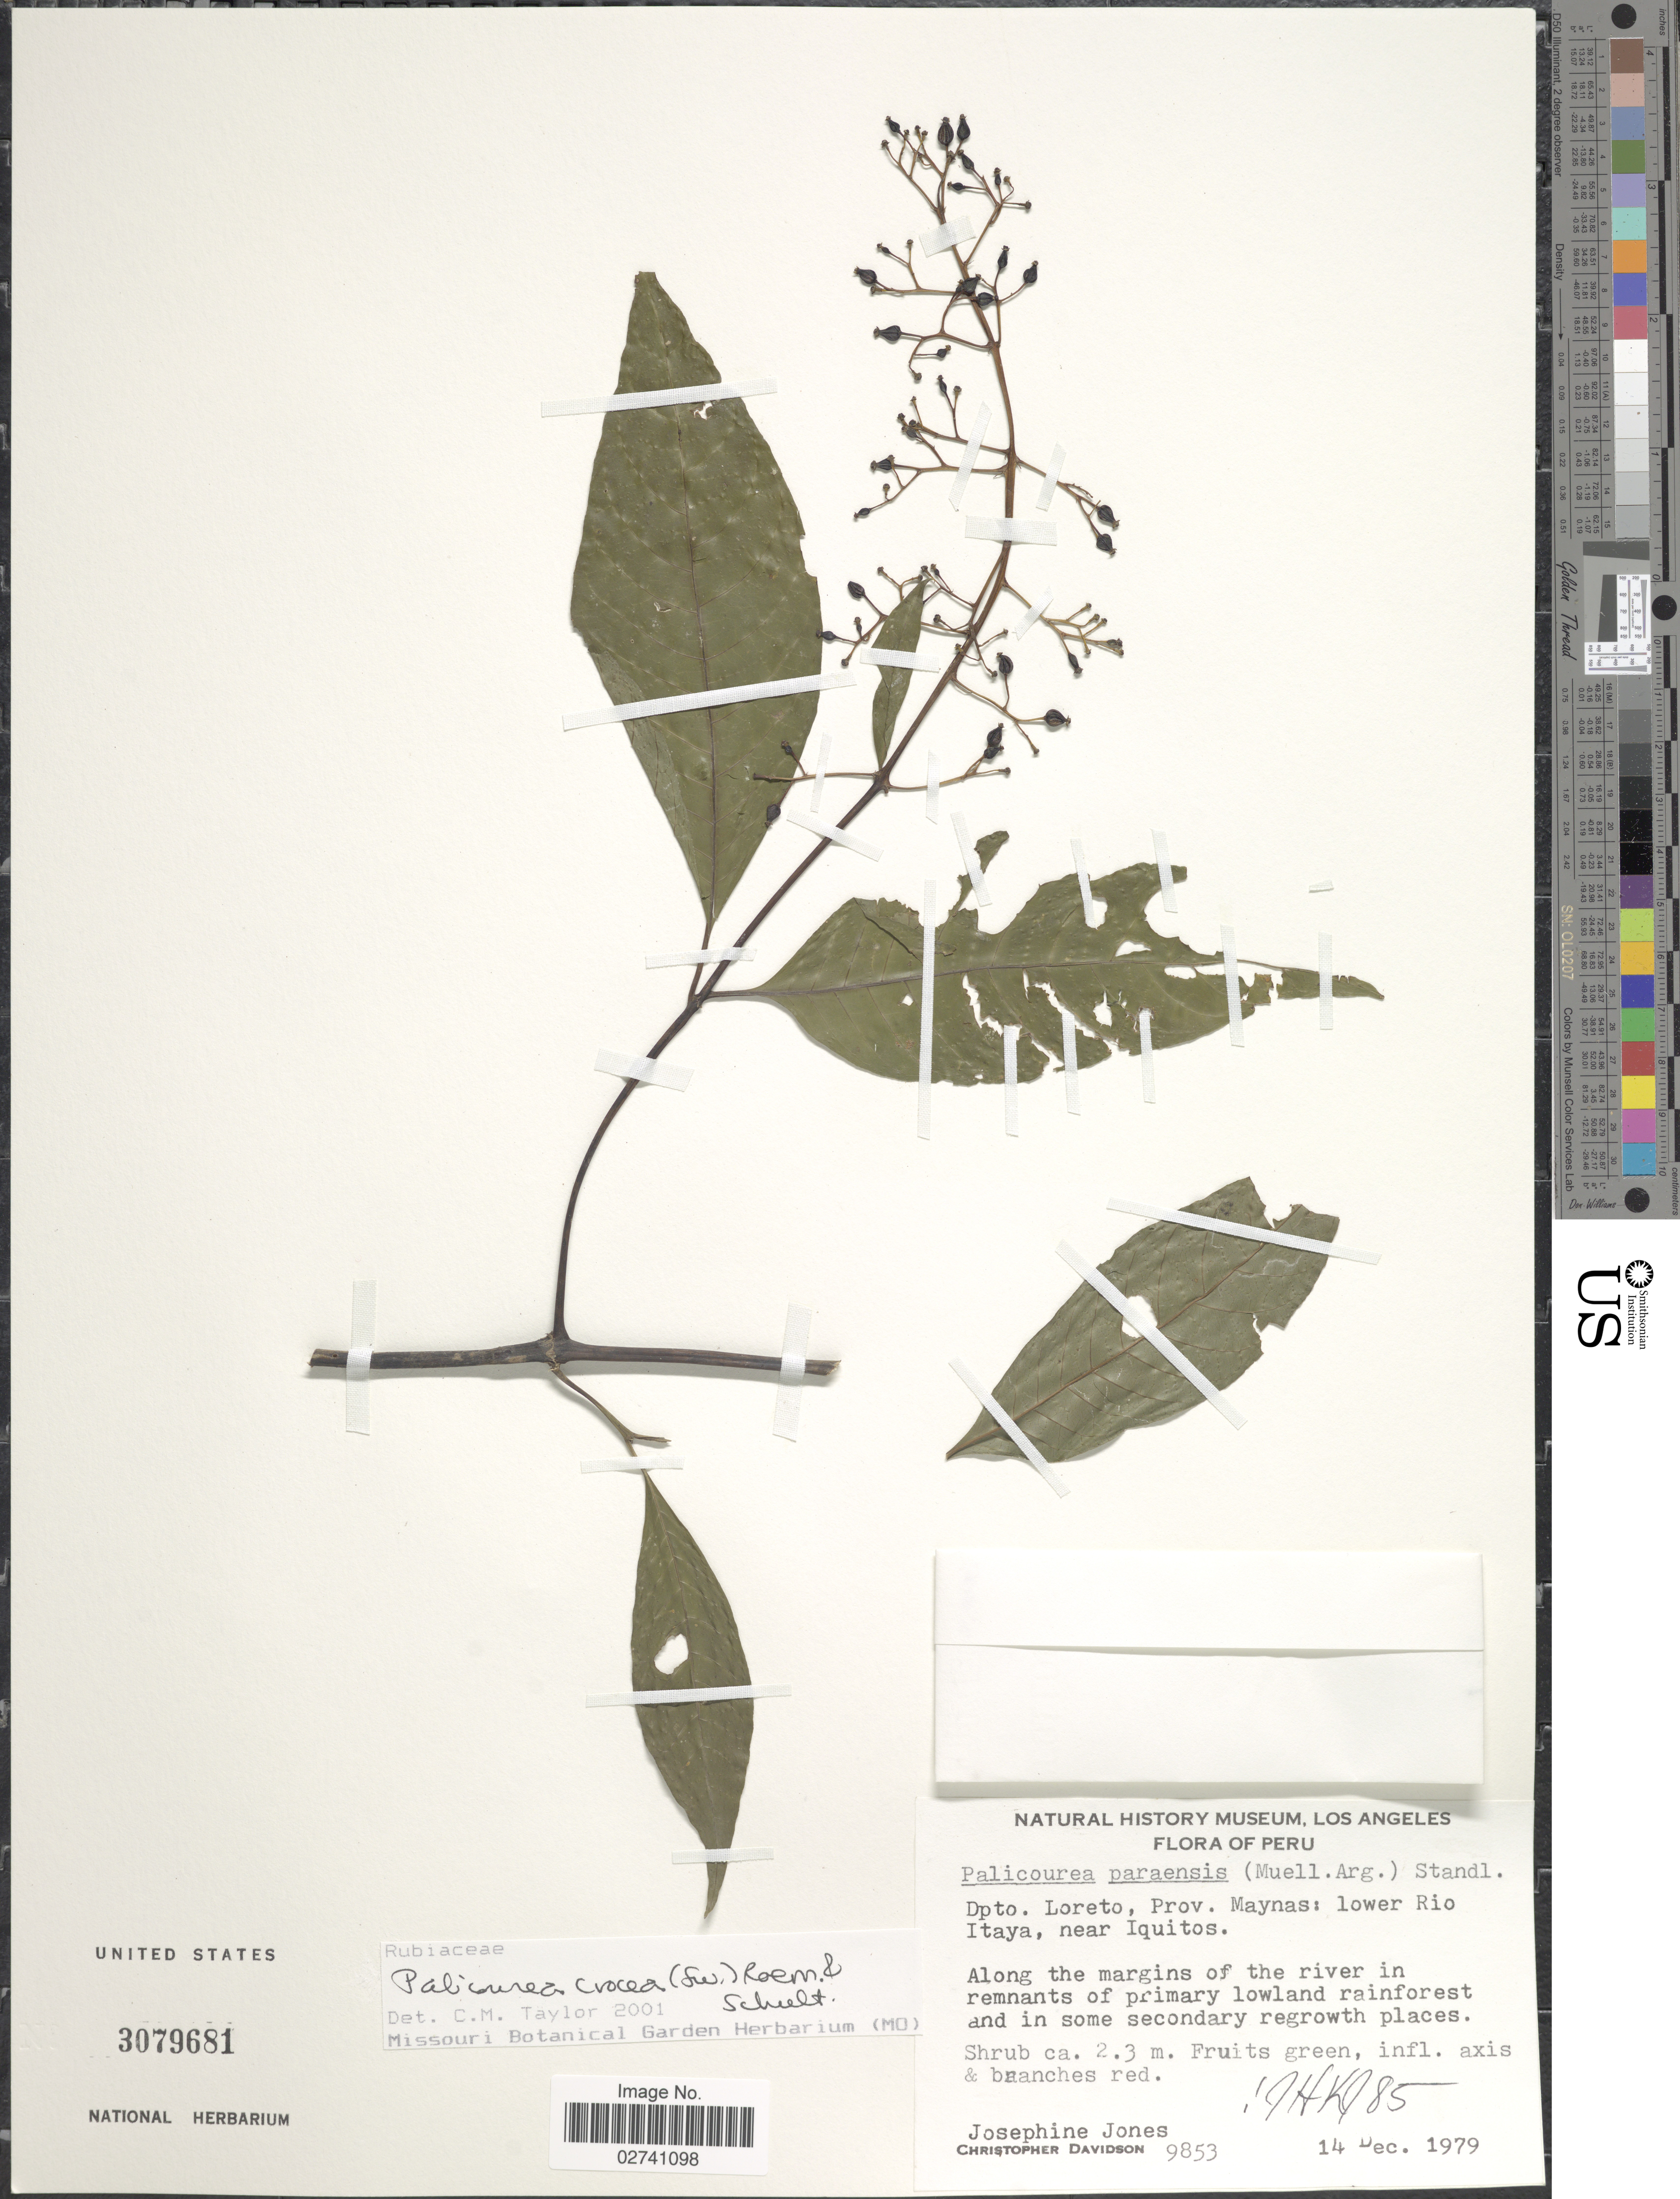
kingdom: Plantae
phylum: Tracheophyta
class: Magnoliopsida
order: Gentianales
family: Rubiaceae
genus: Palicourea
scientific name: Palicourea crocea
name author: (Sw.) Schult.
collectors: J. Jones & C. Davidson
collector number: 9853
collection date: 1979-12-14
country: Peru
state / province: Loreto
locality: Prov. Maynas: lower Rio Itaya, near Iquitos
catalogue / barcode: US 3079681